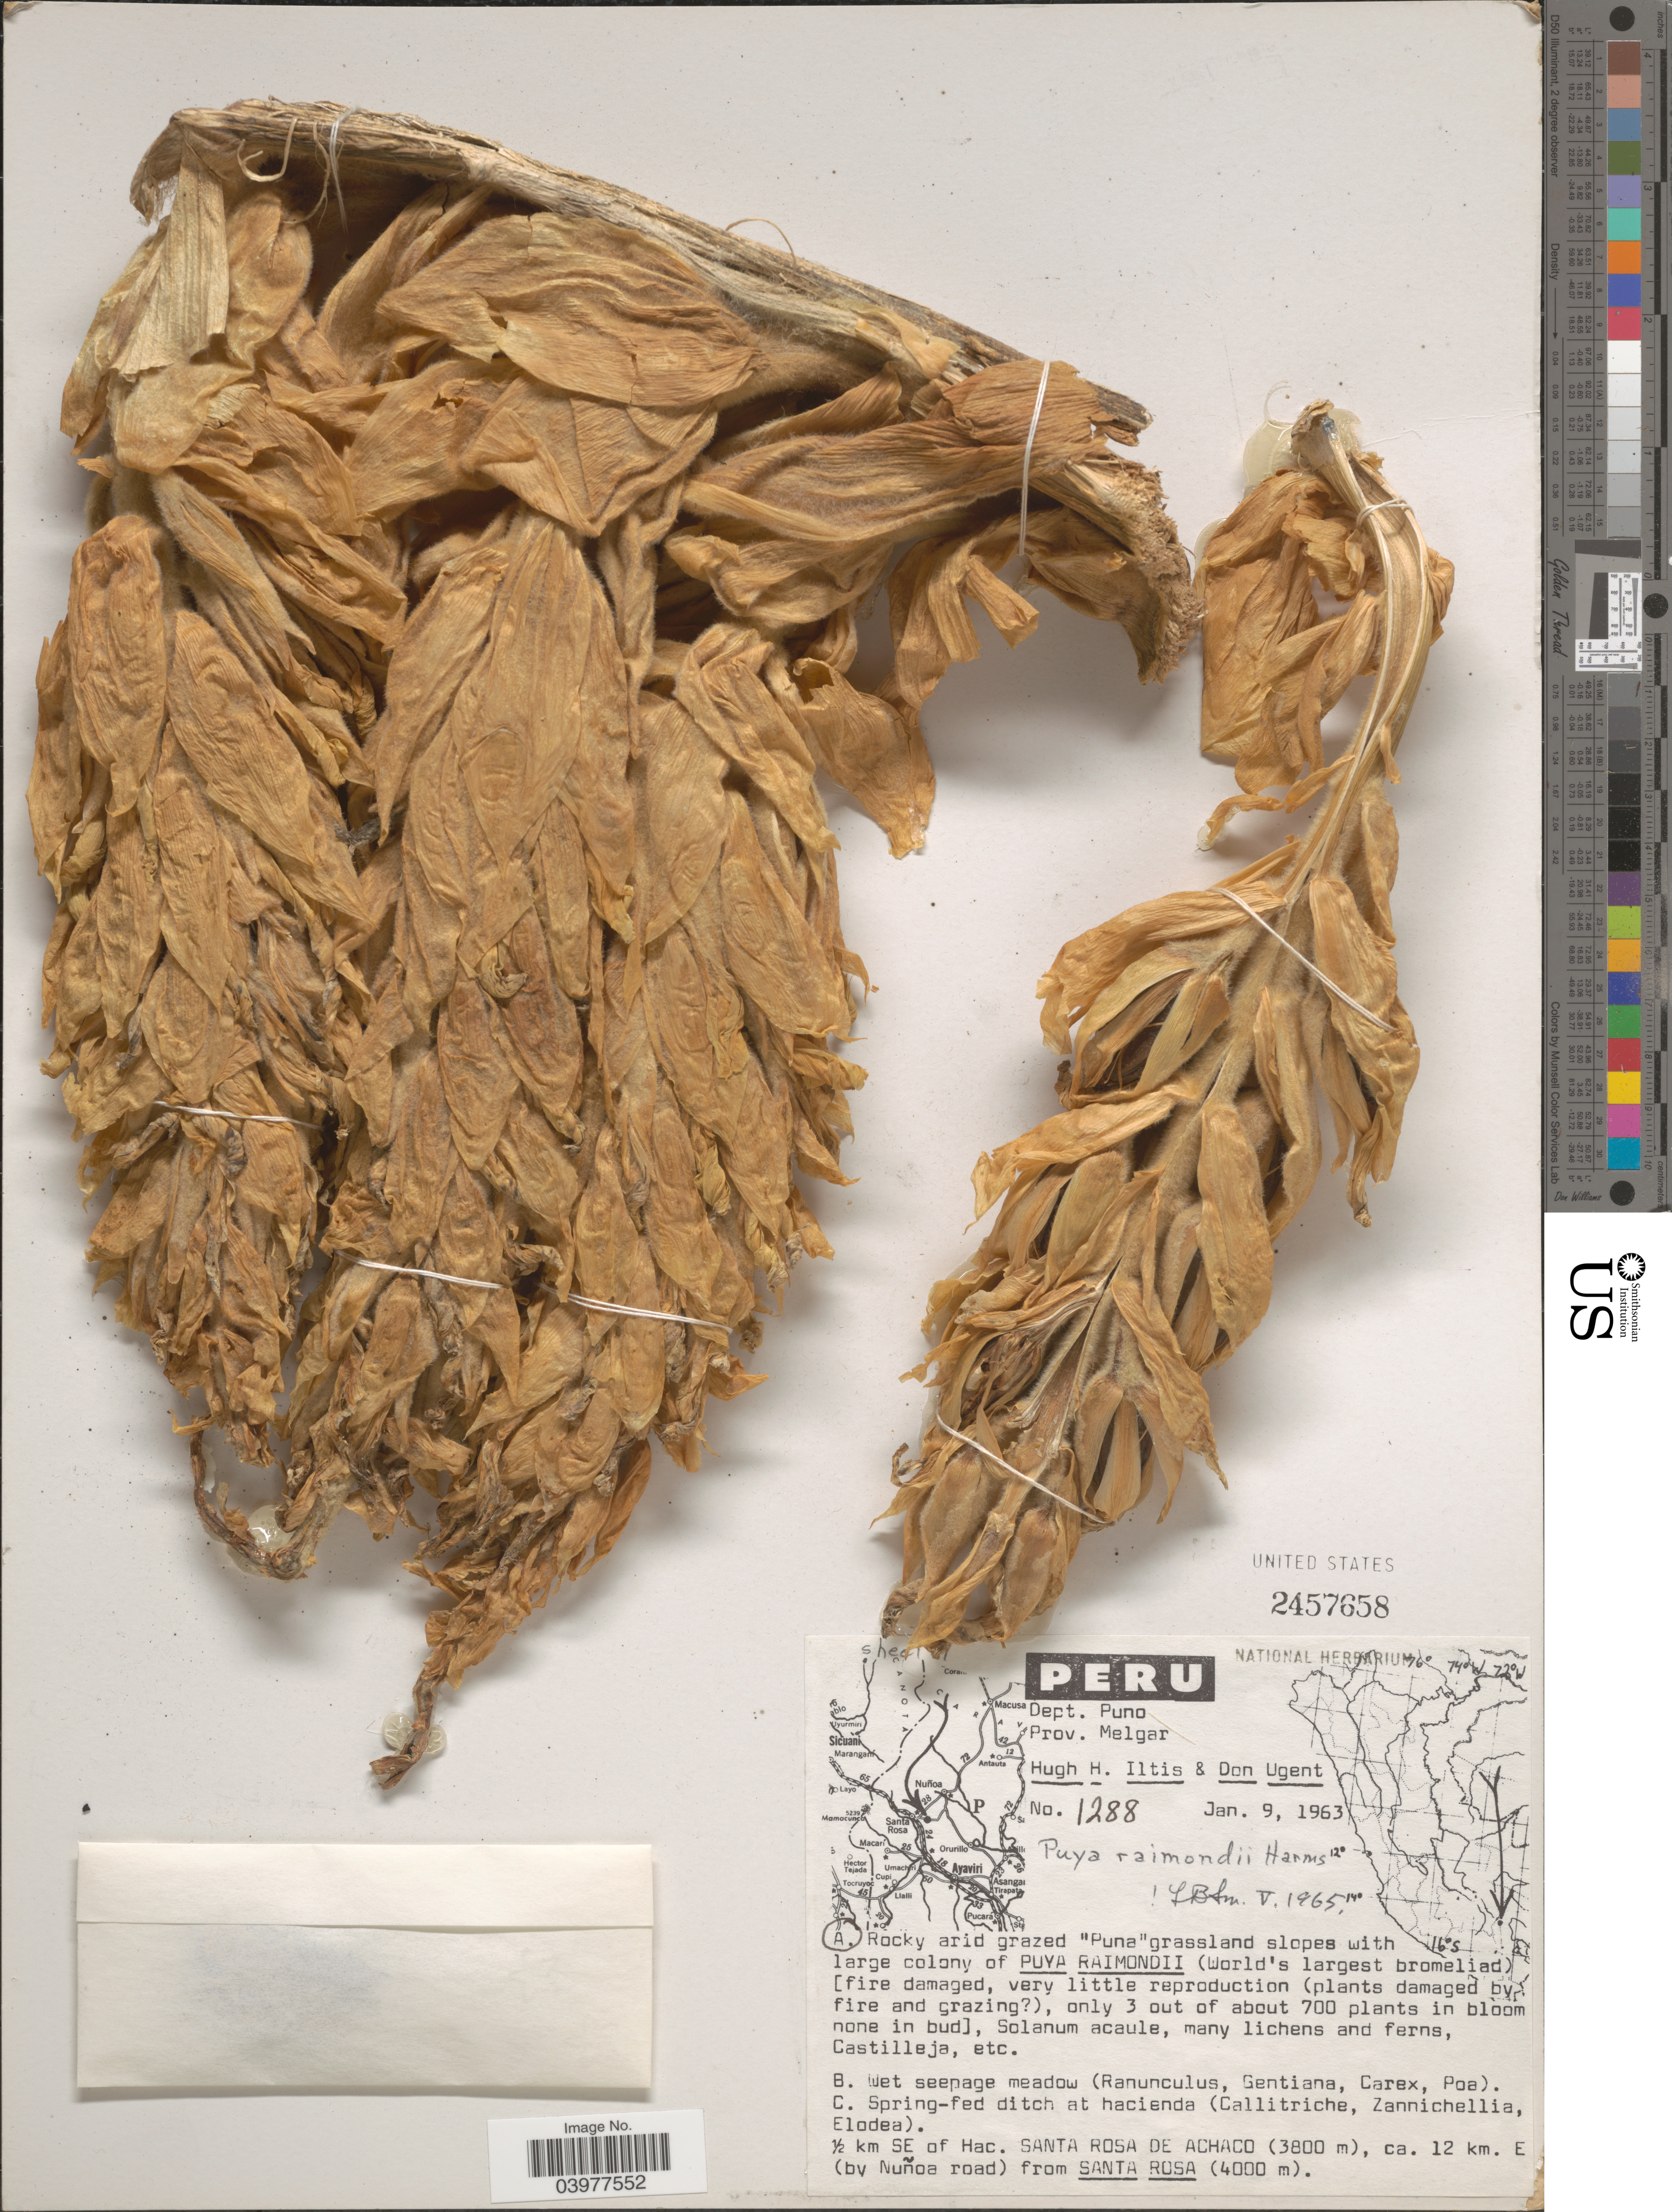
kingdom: Plantae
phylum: Tracheophyta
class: Liliopsida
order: Poales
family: Bromeliaceae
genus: Puya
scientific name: Puya raimondii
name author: Harms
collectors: H. Iltis & D. Ugent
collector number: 1288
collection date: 1963-01-09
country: Peru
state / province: Puno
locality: Dept. Puno. Prov. Melgar. ½ km SE of Hac. Santa Rosa de Achaco, ca. 12 km. E (by Nuñoa road) from Santa Rosa.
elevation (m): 3800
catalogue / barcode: US 2457658